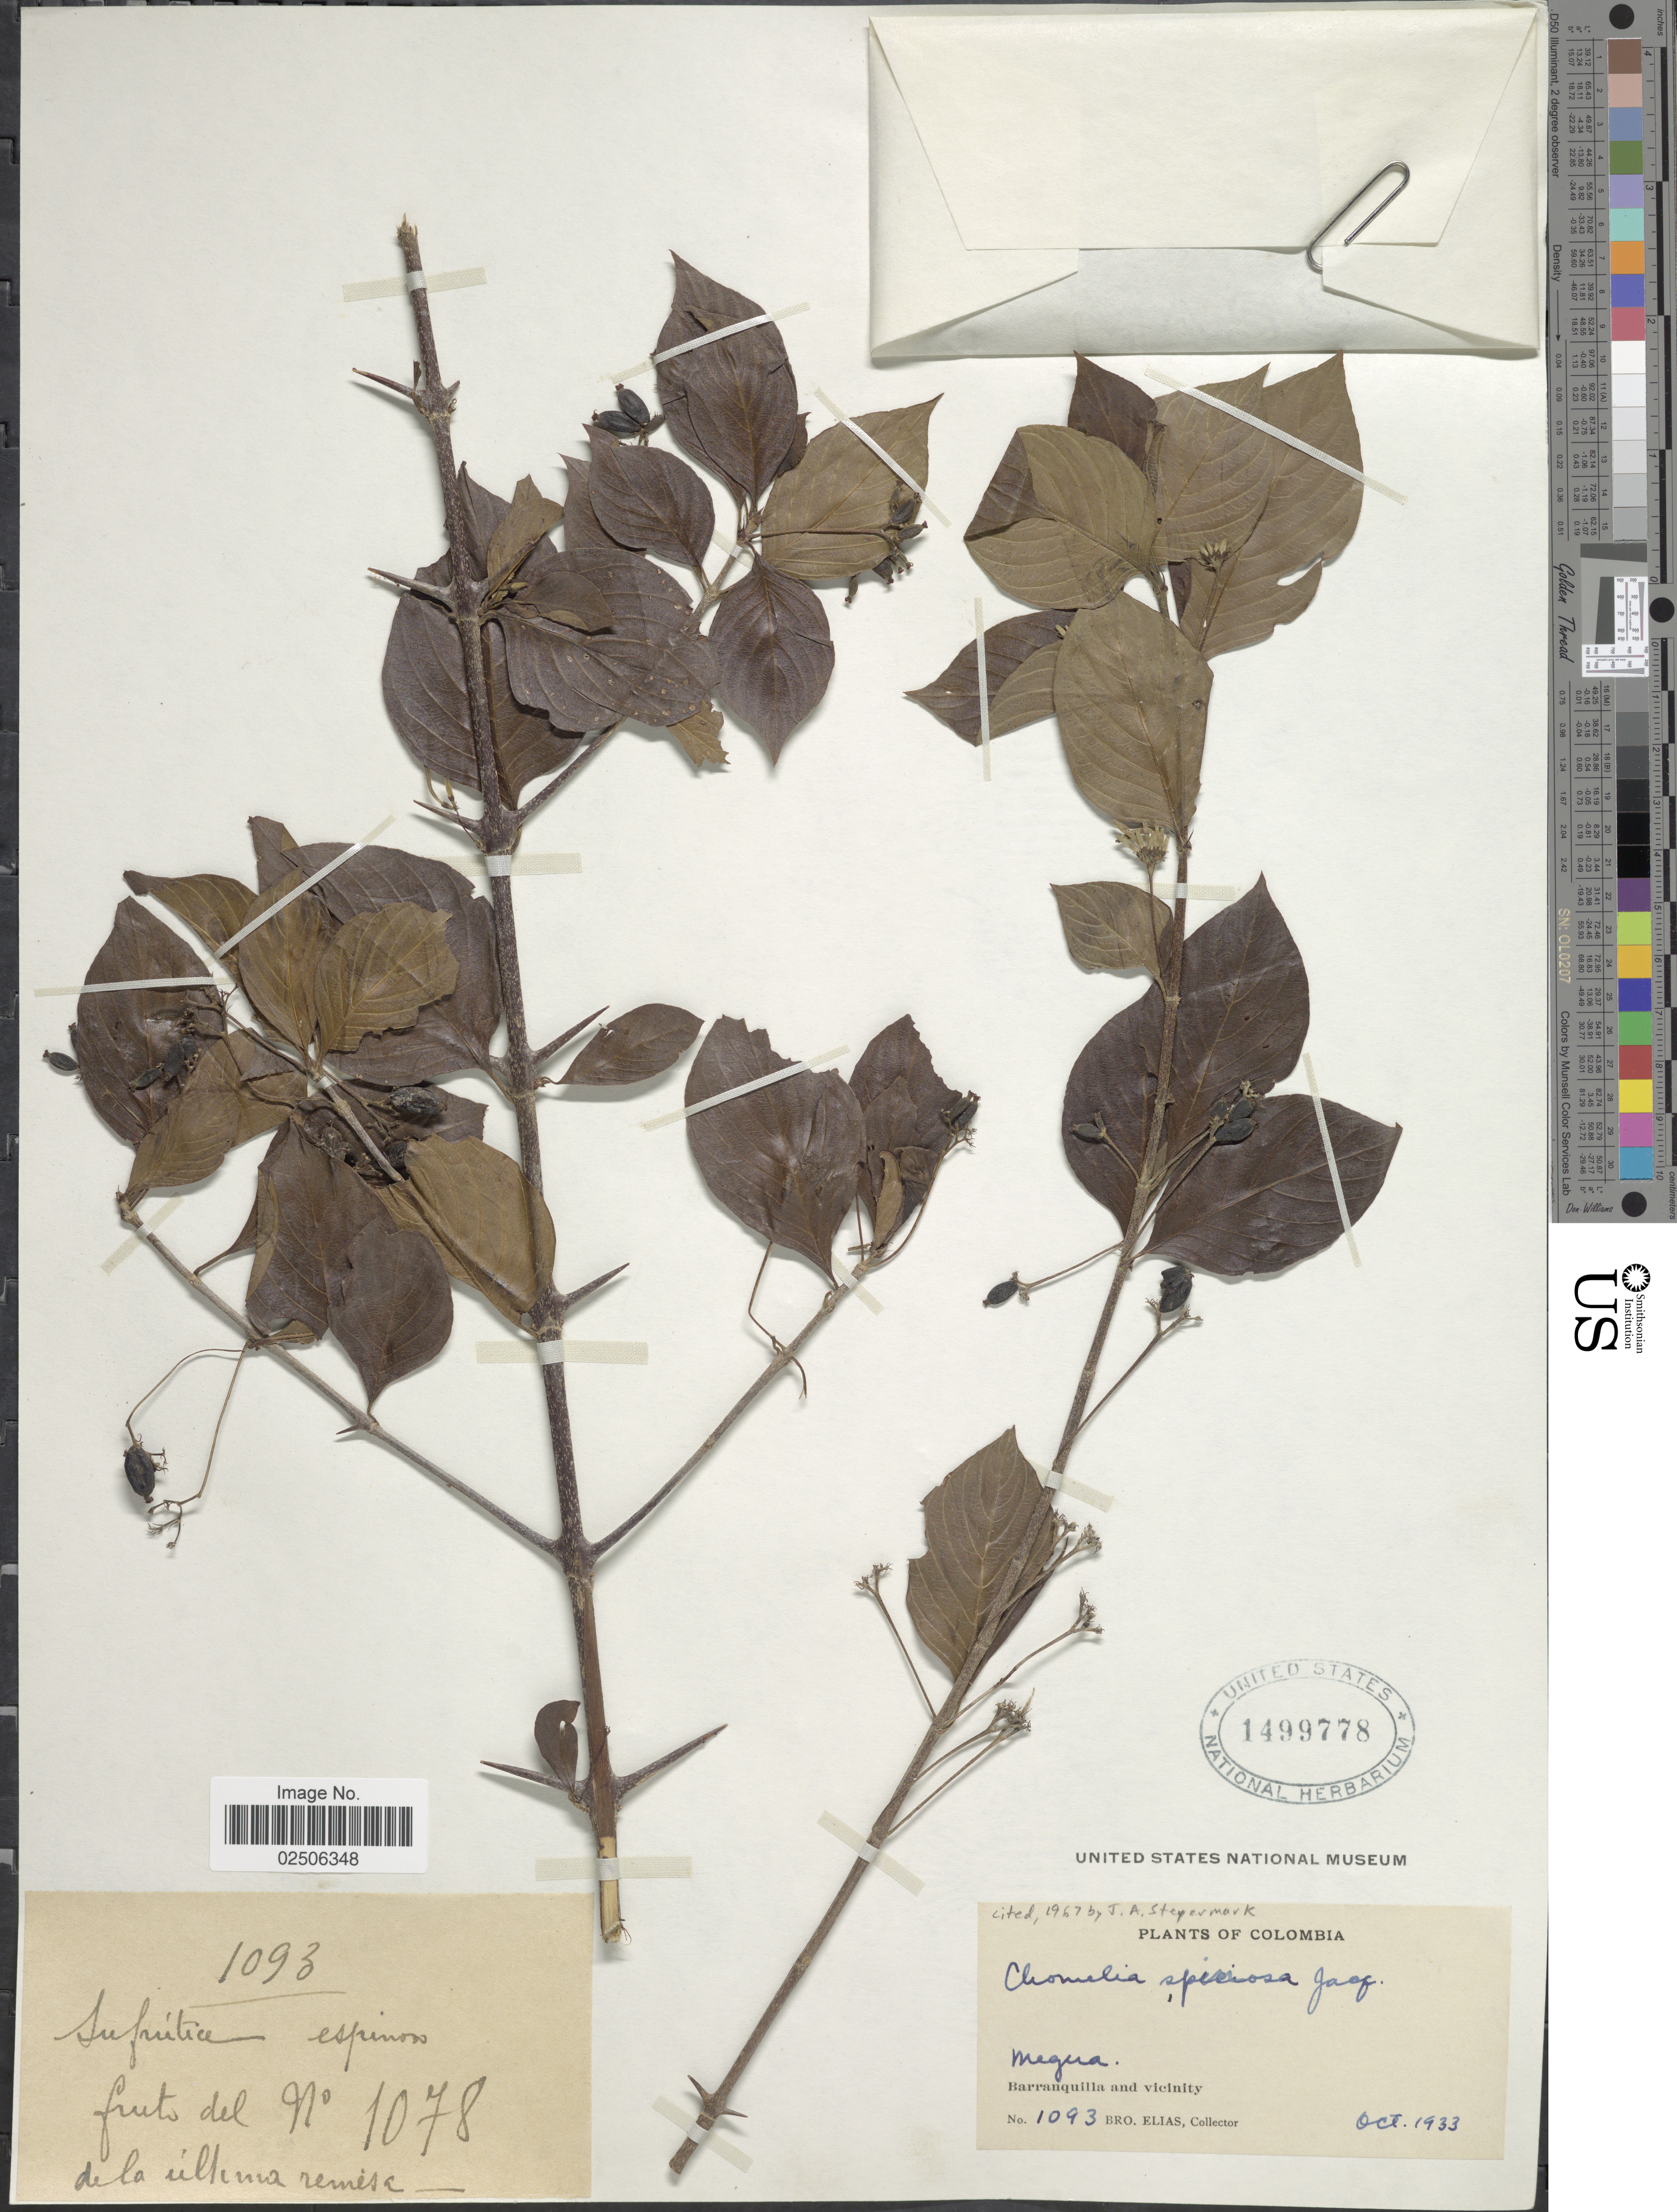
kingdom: Plantae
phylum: Tracheophyta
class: Magnoliopsida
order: Gentianales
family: Rubiaceae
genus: Chomelia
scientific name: Chomelia spinosa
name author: Jacq.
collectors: Bro. Elias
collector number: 1093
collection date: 1933-10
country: Colombia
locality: Megua, Barranquilla and vicinity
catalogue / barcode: US 1499778